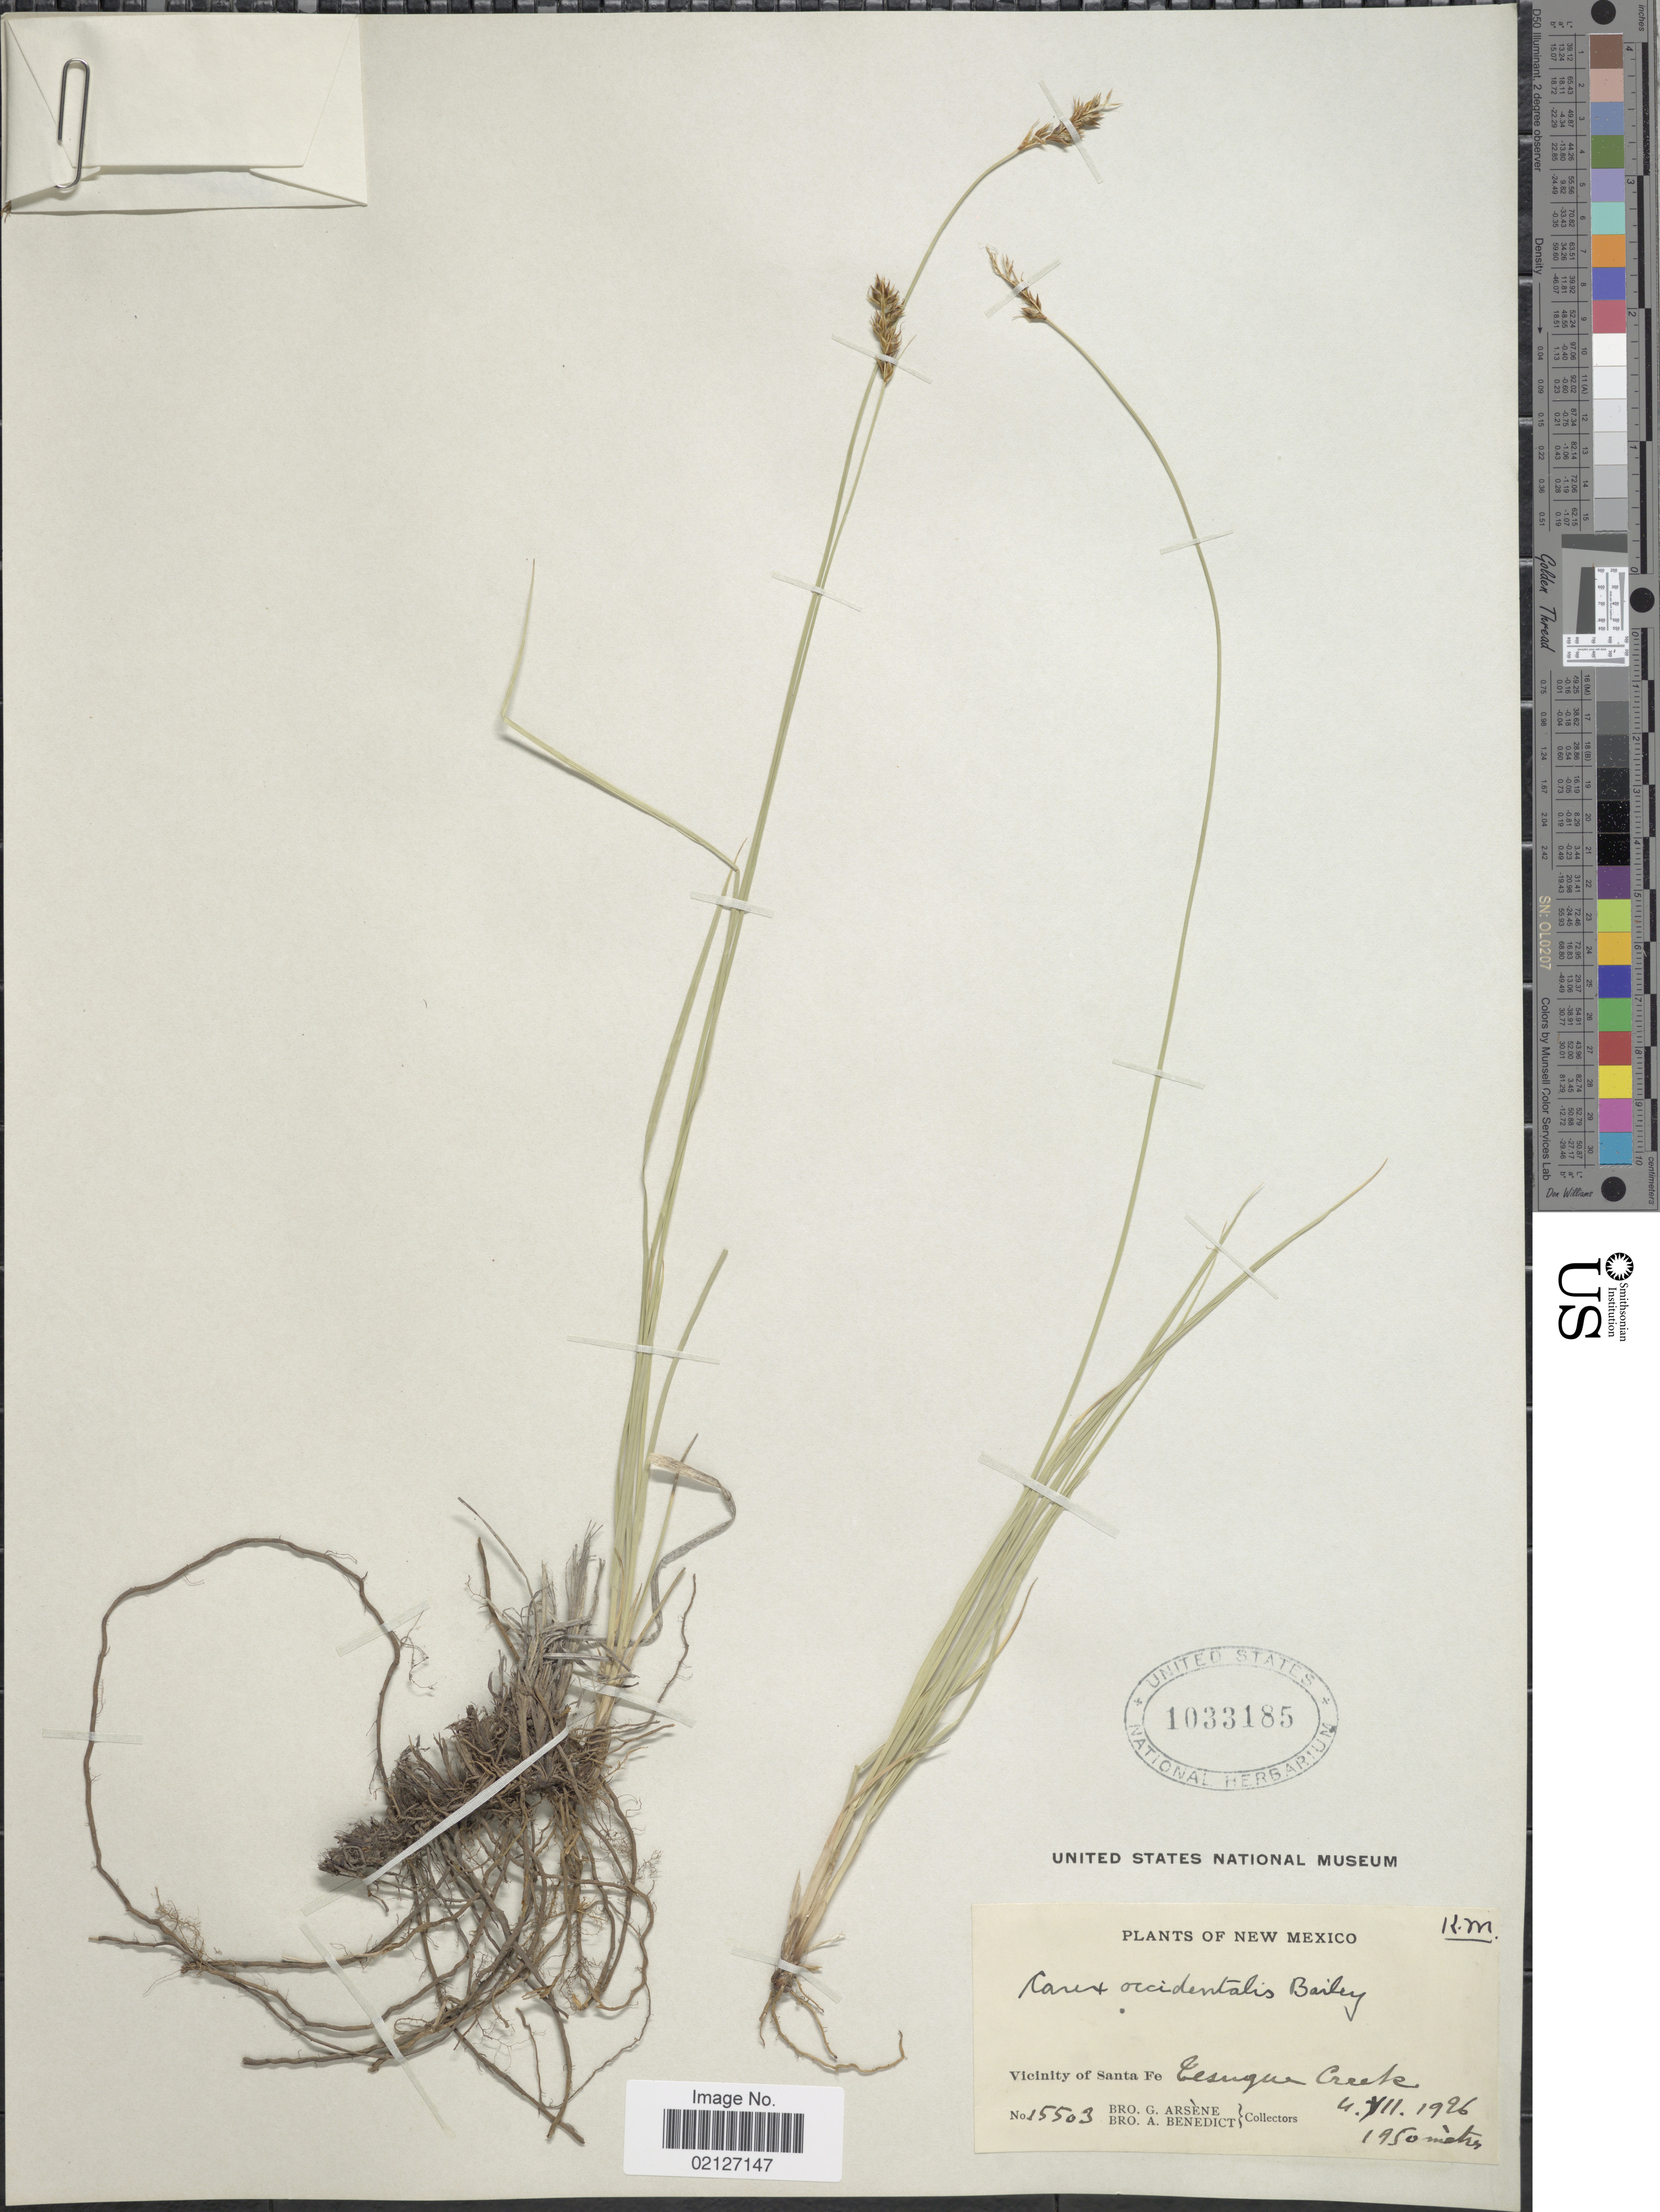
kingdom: Plantae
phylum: Tracheophyta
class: Liliopsida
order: Poales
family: Cyperaceae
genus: Carex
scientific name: Carex occidentalis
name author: L.H. Bailey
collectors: Bro. G. Arsène & Bro. A. Benedict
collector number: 15503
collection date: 1926-07-04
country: United States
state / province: New Mexico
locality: Tesuque Creek, Vicinity of Santa Fe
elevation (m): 1950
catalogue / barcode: US 1033185